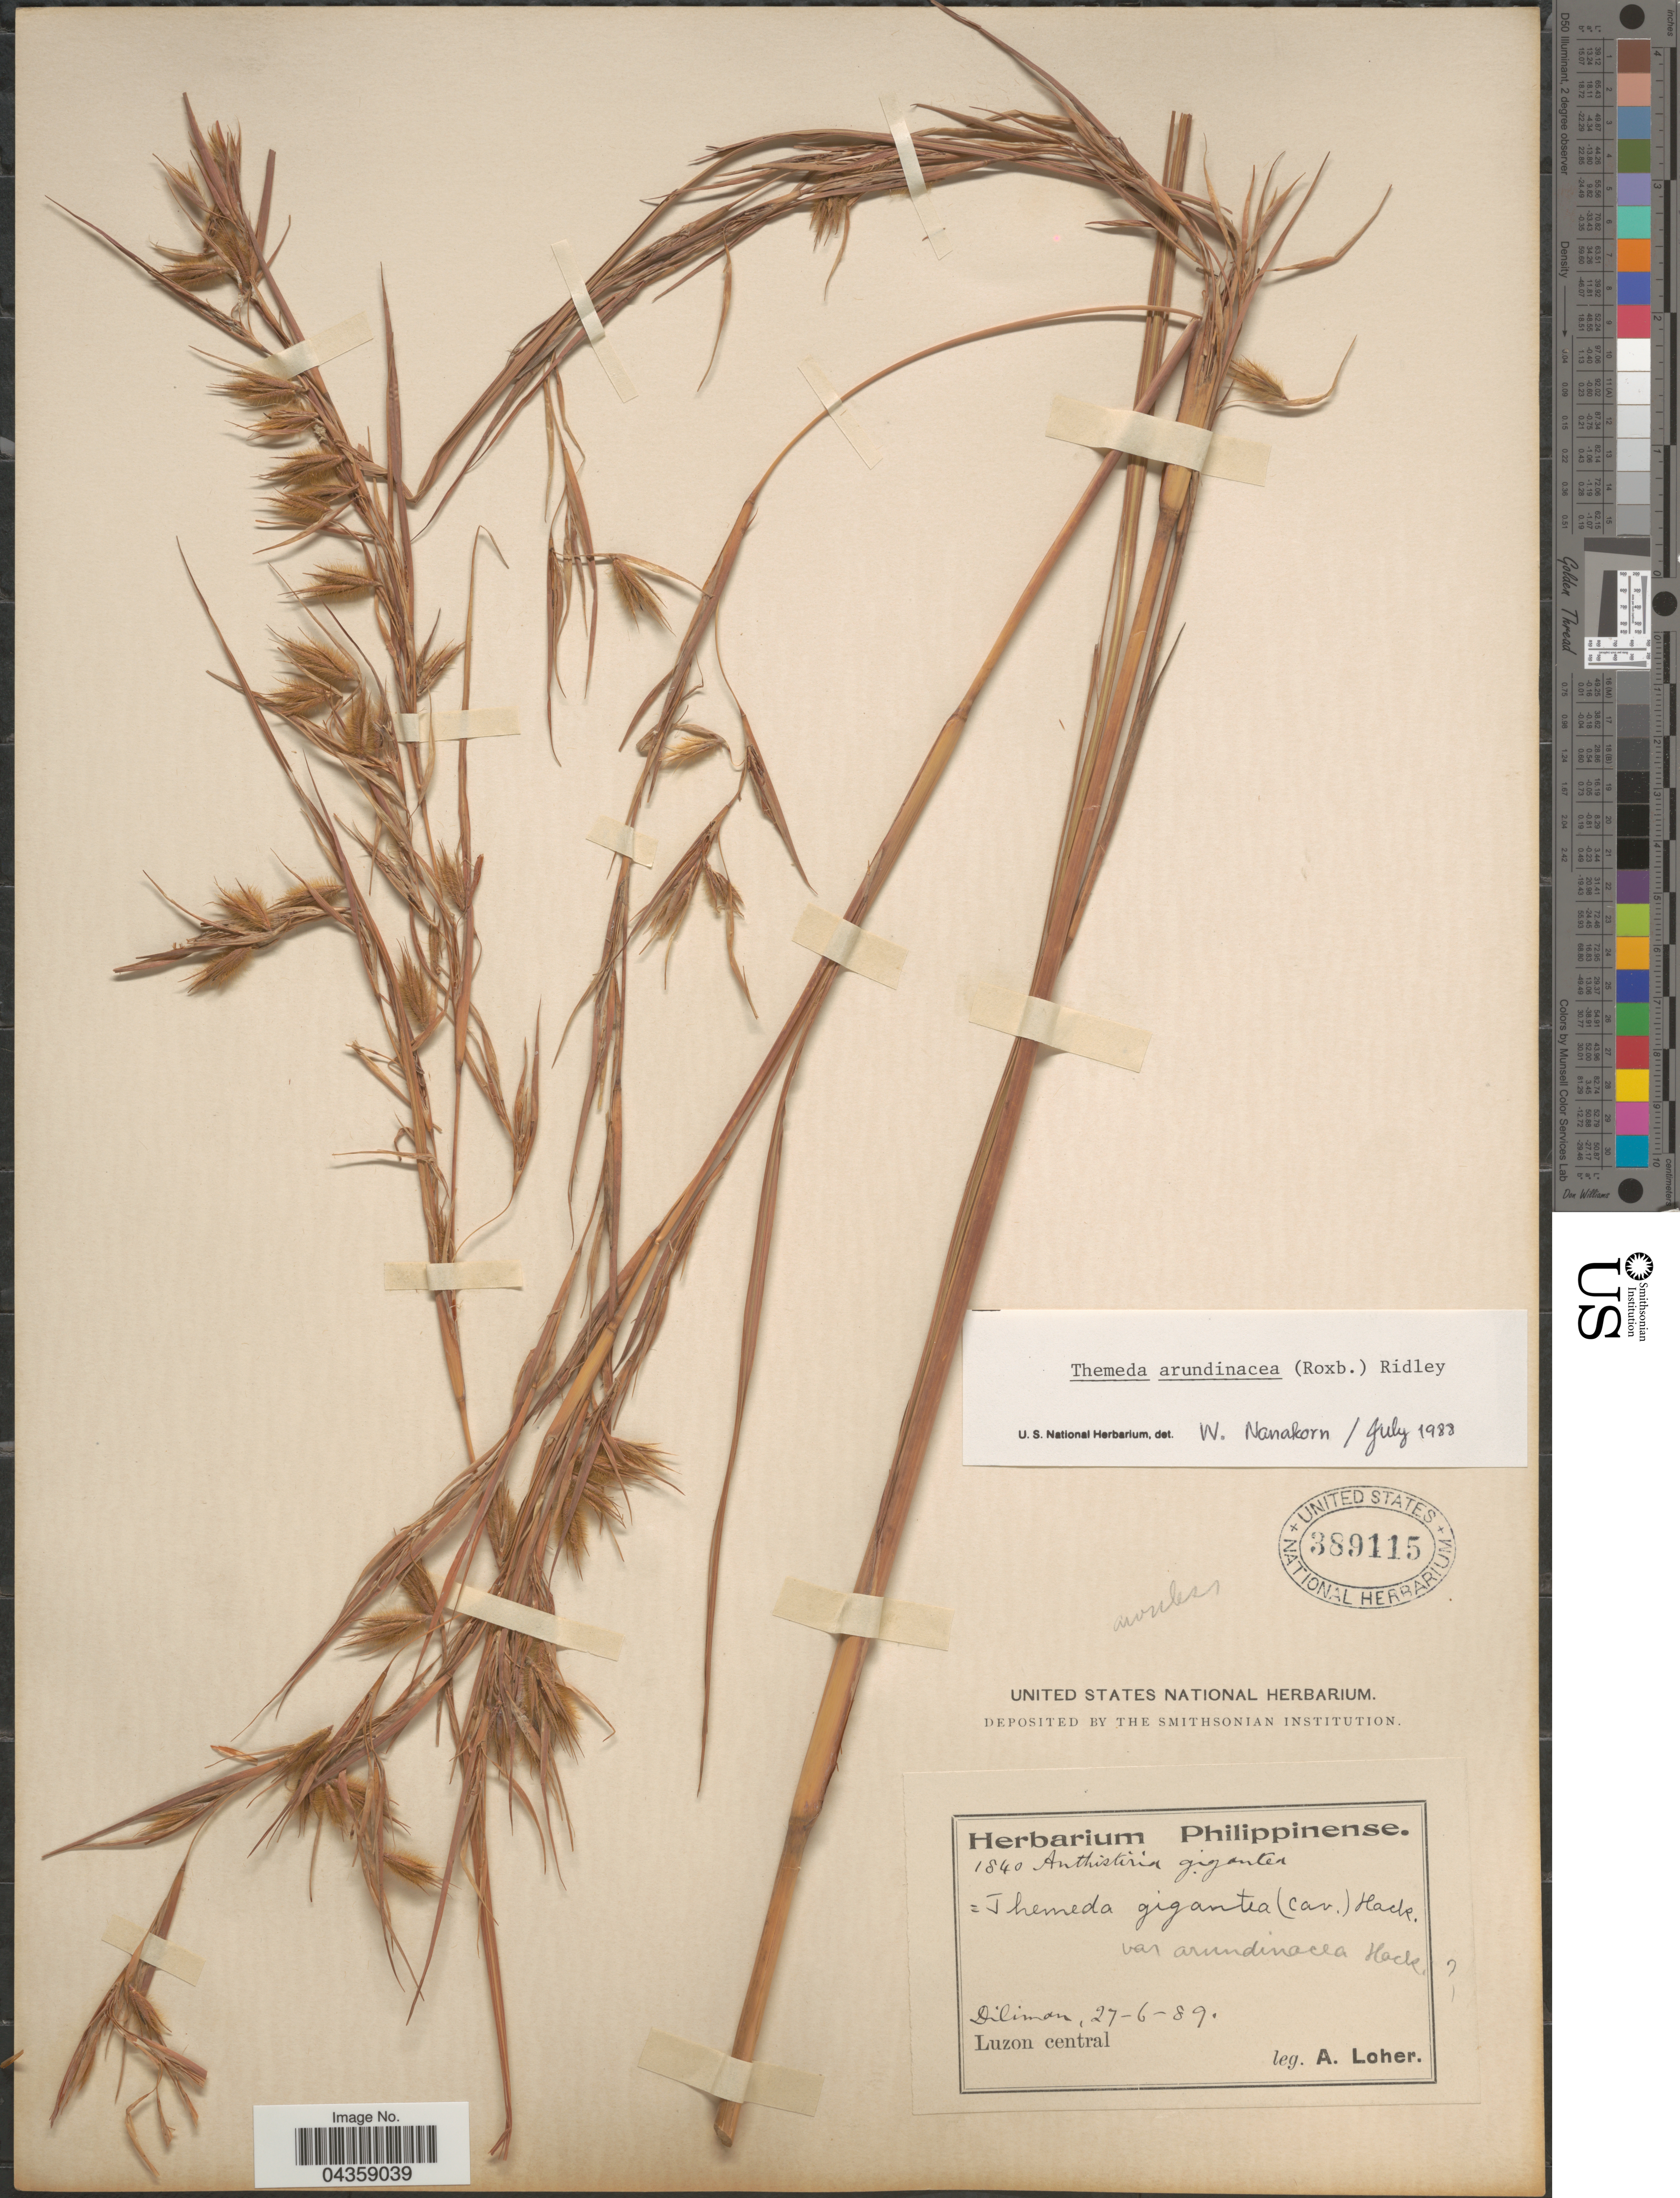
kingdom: Plantae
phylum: Tracheophyta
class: Liliopsida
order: Poales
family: Poaceae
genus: Themeda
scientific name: Themeda arundinacea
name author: (Roxb.) Ridl.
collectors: A. Loher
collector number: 1840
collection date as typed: Transcribed d/m/y: 27/6/89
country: Philippines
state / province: Central Luzon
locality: Dilimon. Luzon central.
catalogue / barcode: US 389115